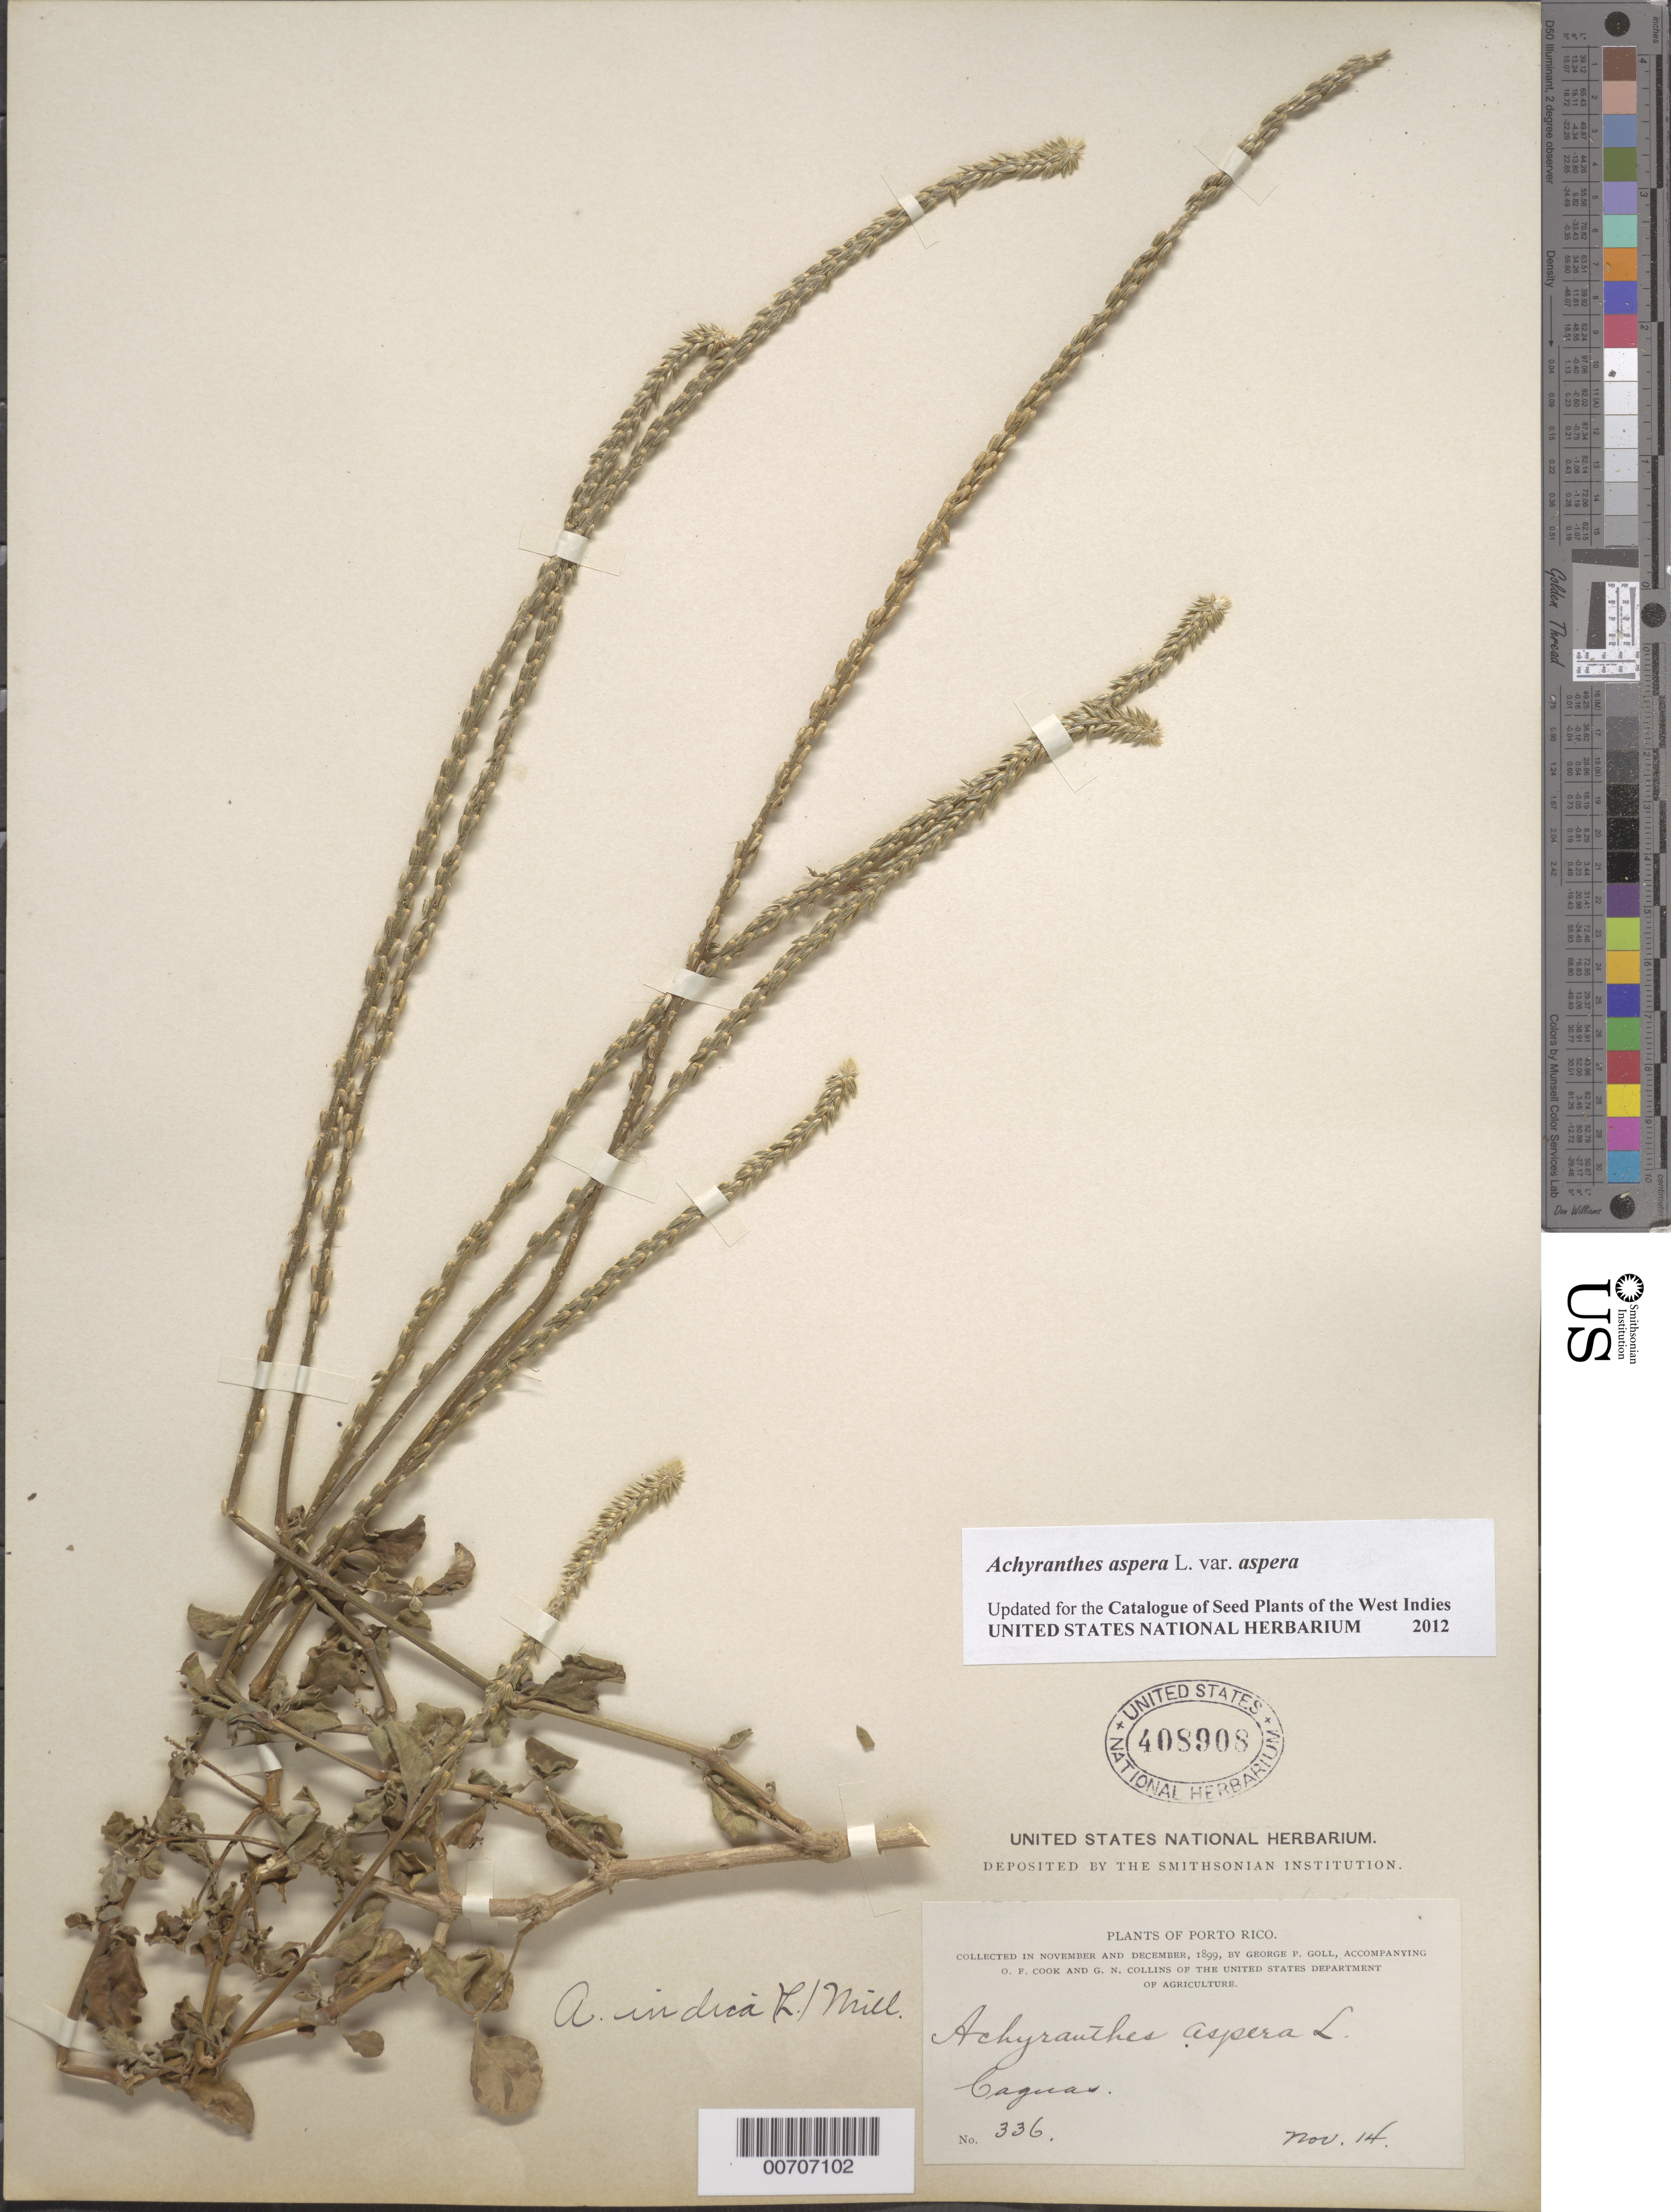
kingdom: Plantae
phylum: Tracheophyta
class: Magnoliopsida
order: Caryophyllales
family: Amaranthaceae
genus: Achyranthes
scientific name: Achyranthes aspera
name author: L.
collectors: G. Goll, O. F. Cook & G. Collins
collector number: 336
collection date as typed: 14 Nov 1899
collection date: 1899-11-14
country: Puerto Rico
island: Greater Antilles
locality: Caguas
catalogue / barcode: US 408908